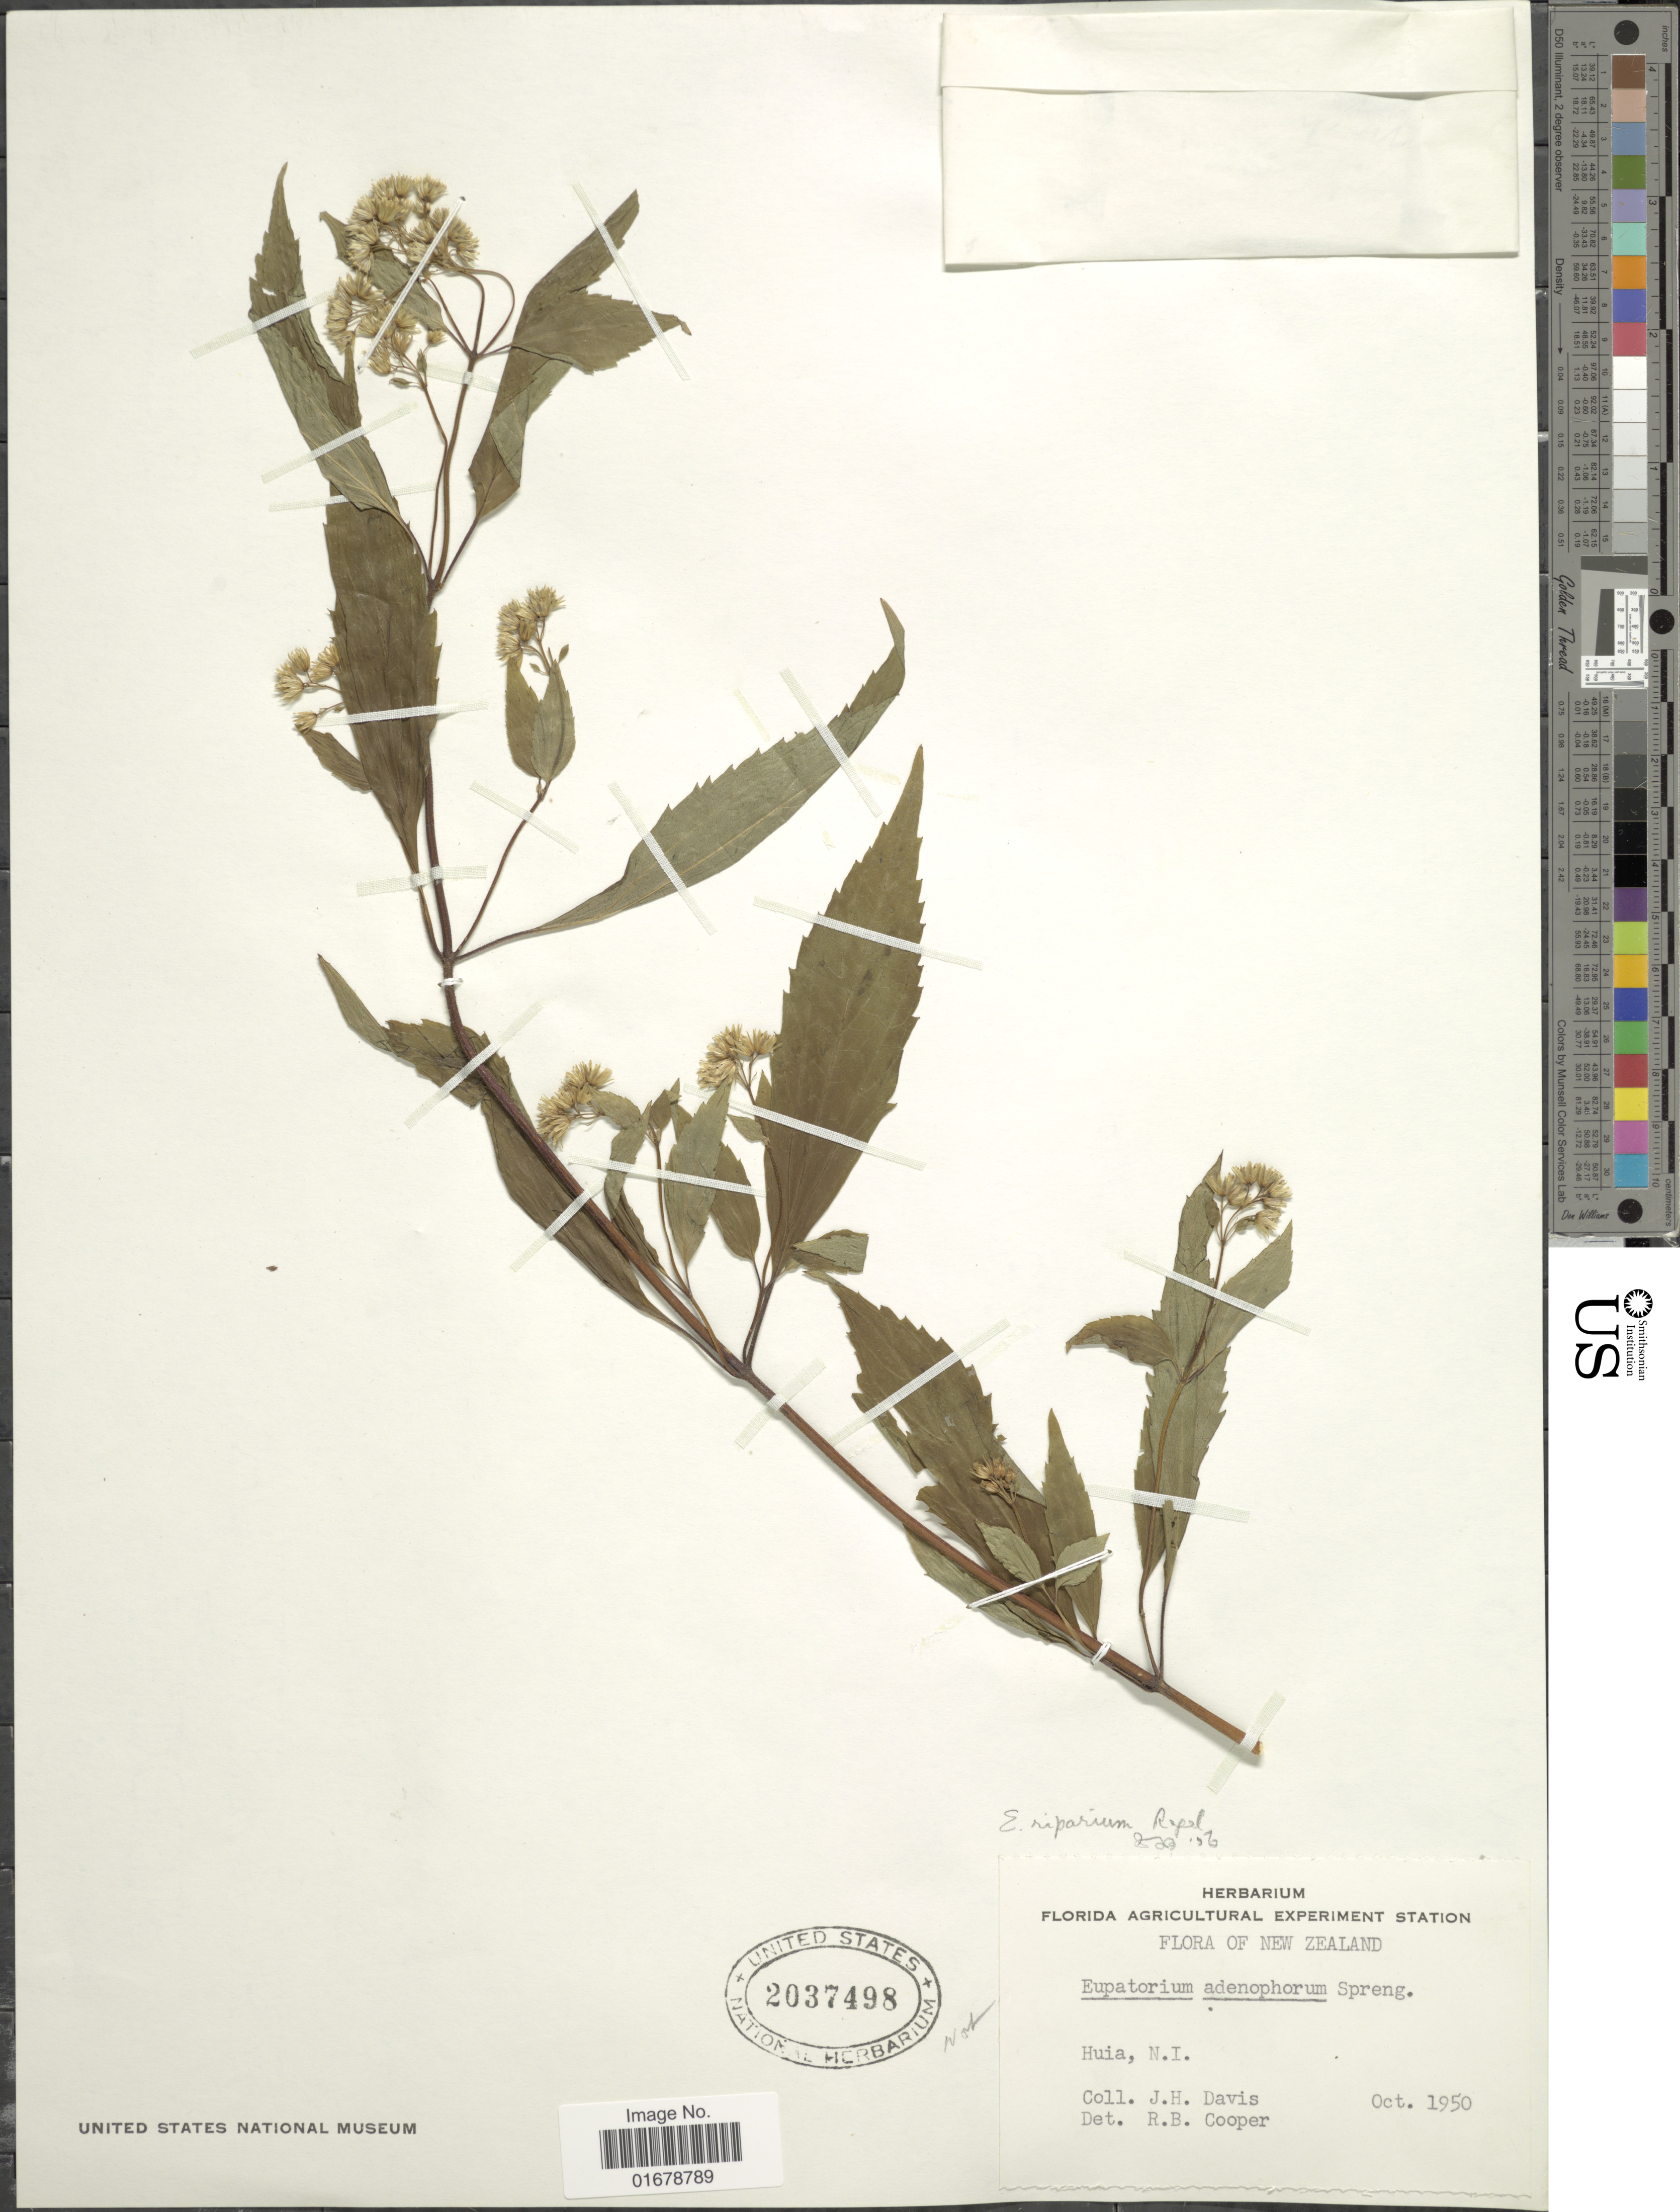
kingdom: Plantae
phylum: Tracheophyta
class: Magnoliopsida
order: Asterales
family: Asteraceae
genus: Ageratina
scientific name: Ageratina riparia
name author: (Regel) R.M. King & H. Rob.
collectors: J. Davis & R. Cooper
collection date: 1950-10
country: New Zealand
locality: New Zealand, Huia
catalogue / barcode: US 2037498